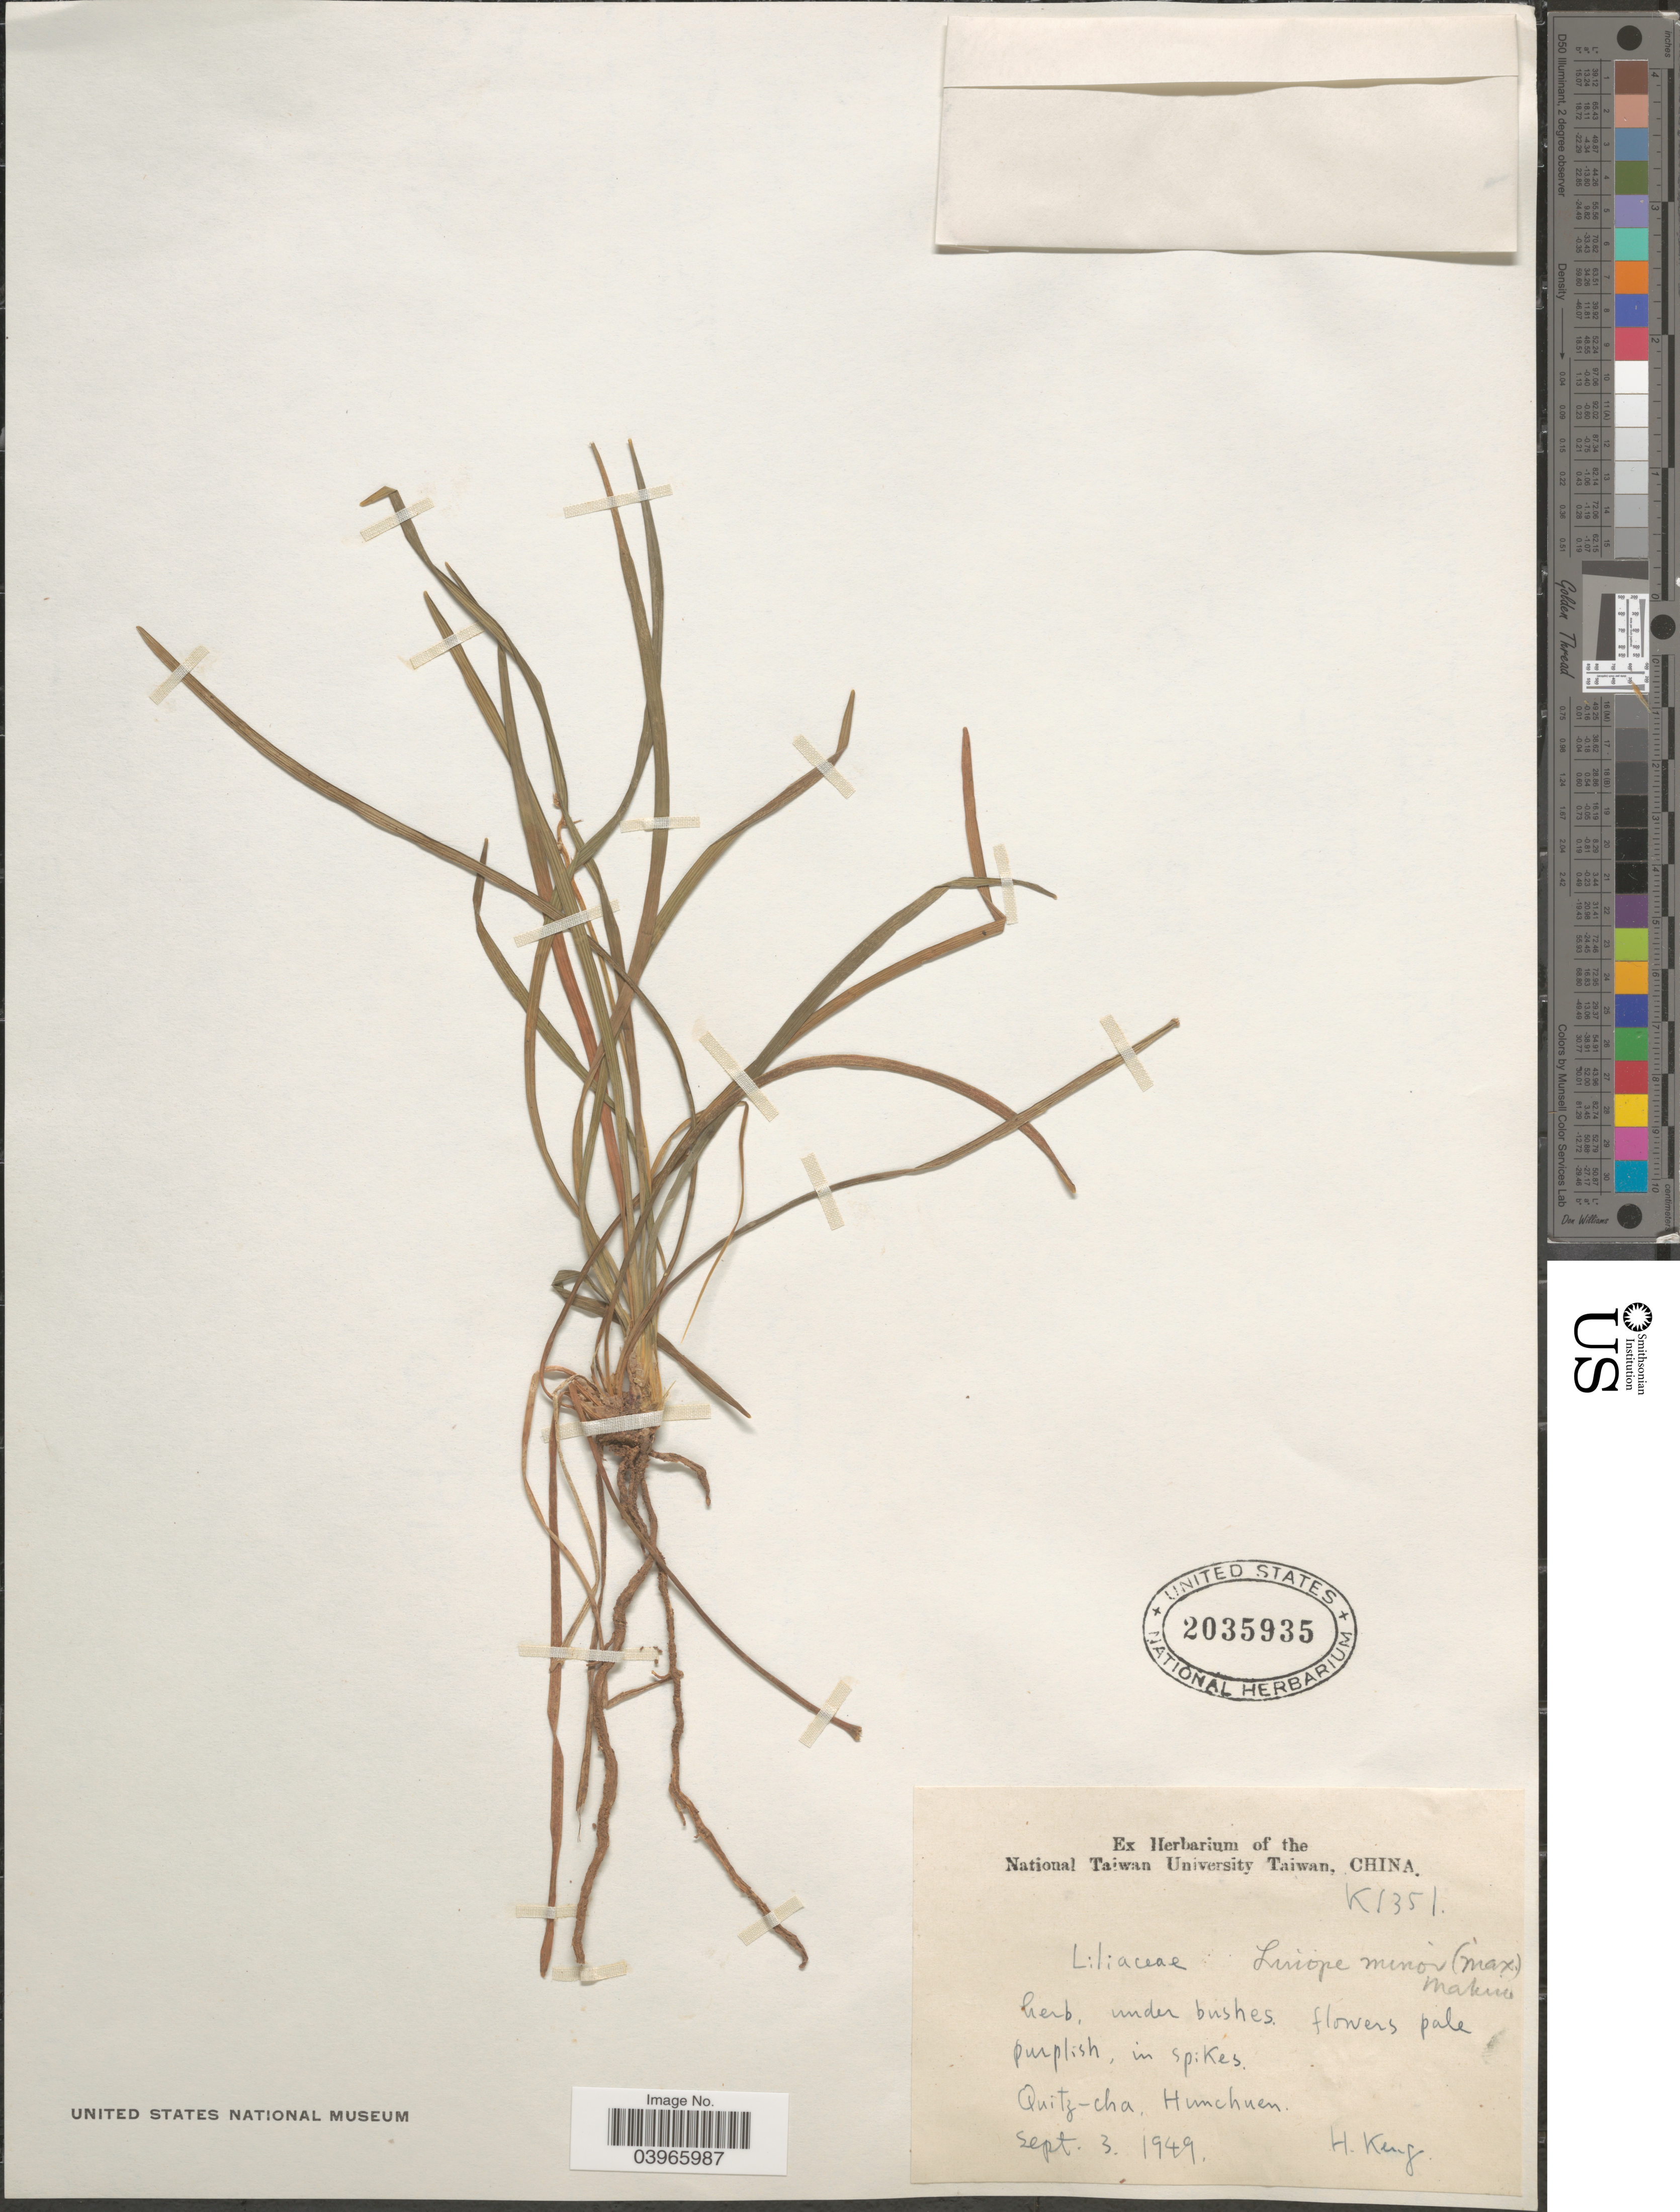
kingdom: Plantae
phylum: Tracheophyta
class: Liliopsida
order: Asparagales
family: Asparagaceae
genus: Liriope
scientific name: Liriope minor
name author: (Maxim.) Makino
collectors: H. Keng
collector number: K1351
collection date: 1949-09-03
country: China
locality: Quitz-cha, Hunchuen.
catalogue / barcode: US 2035935